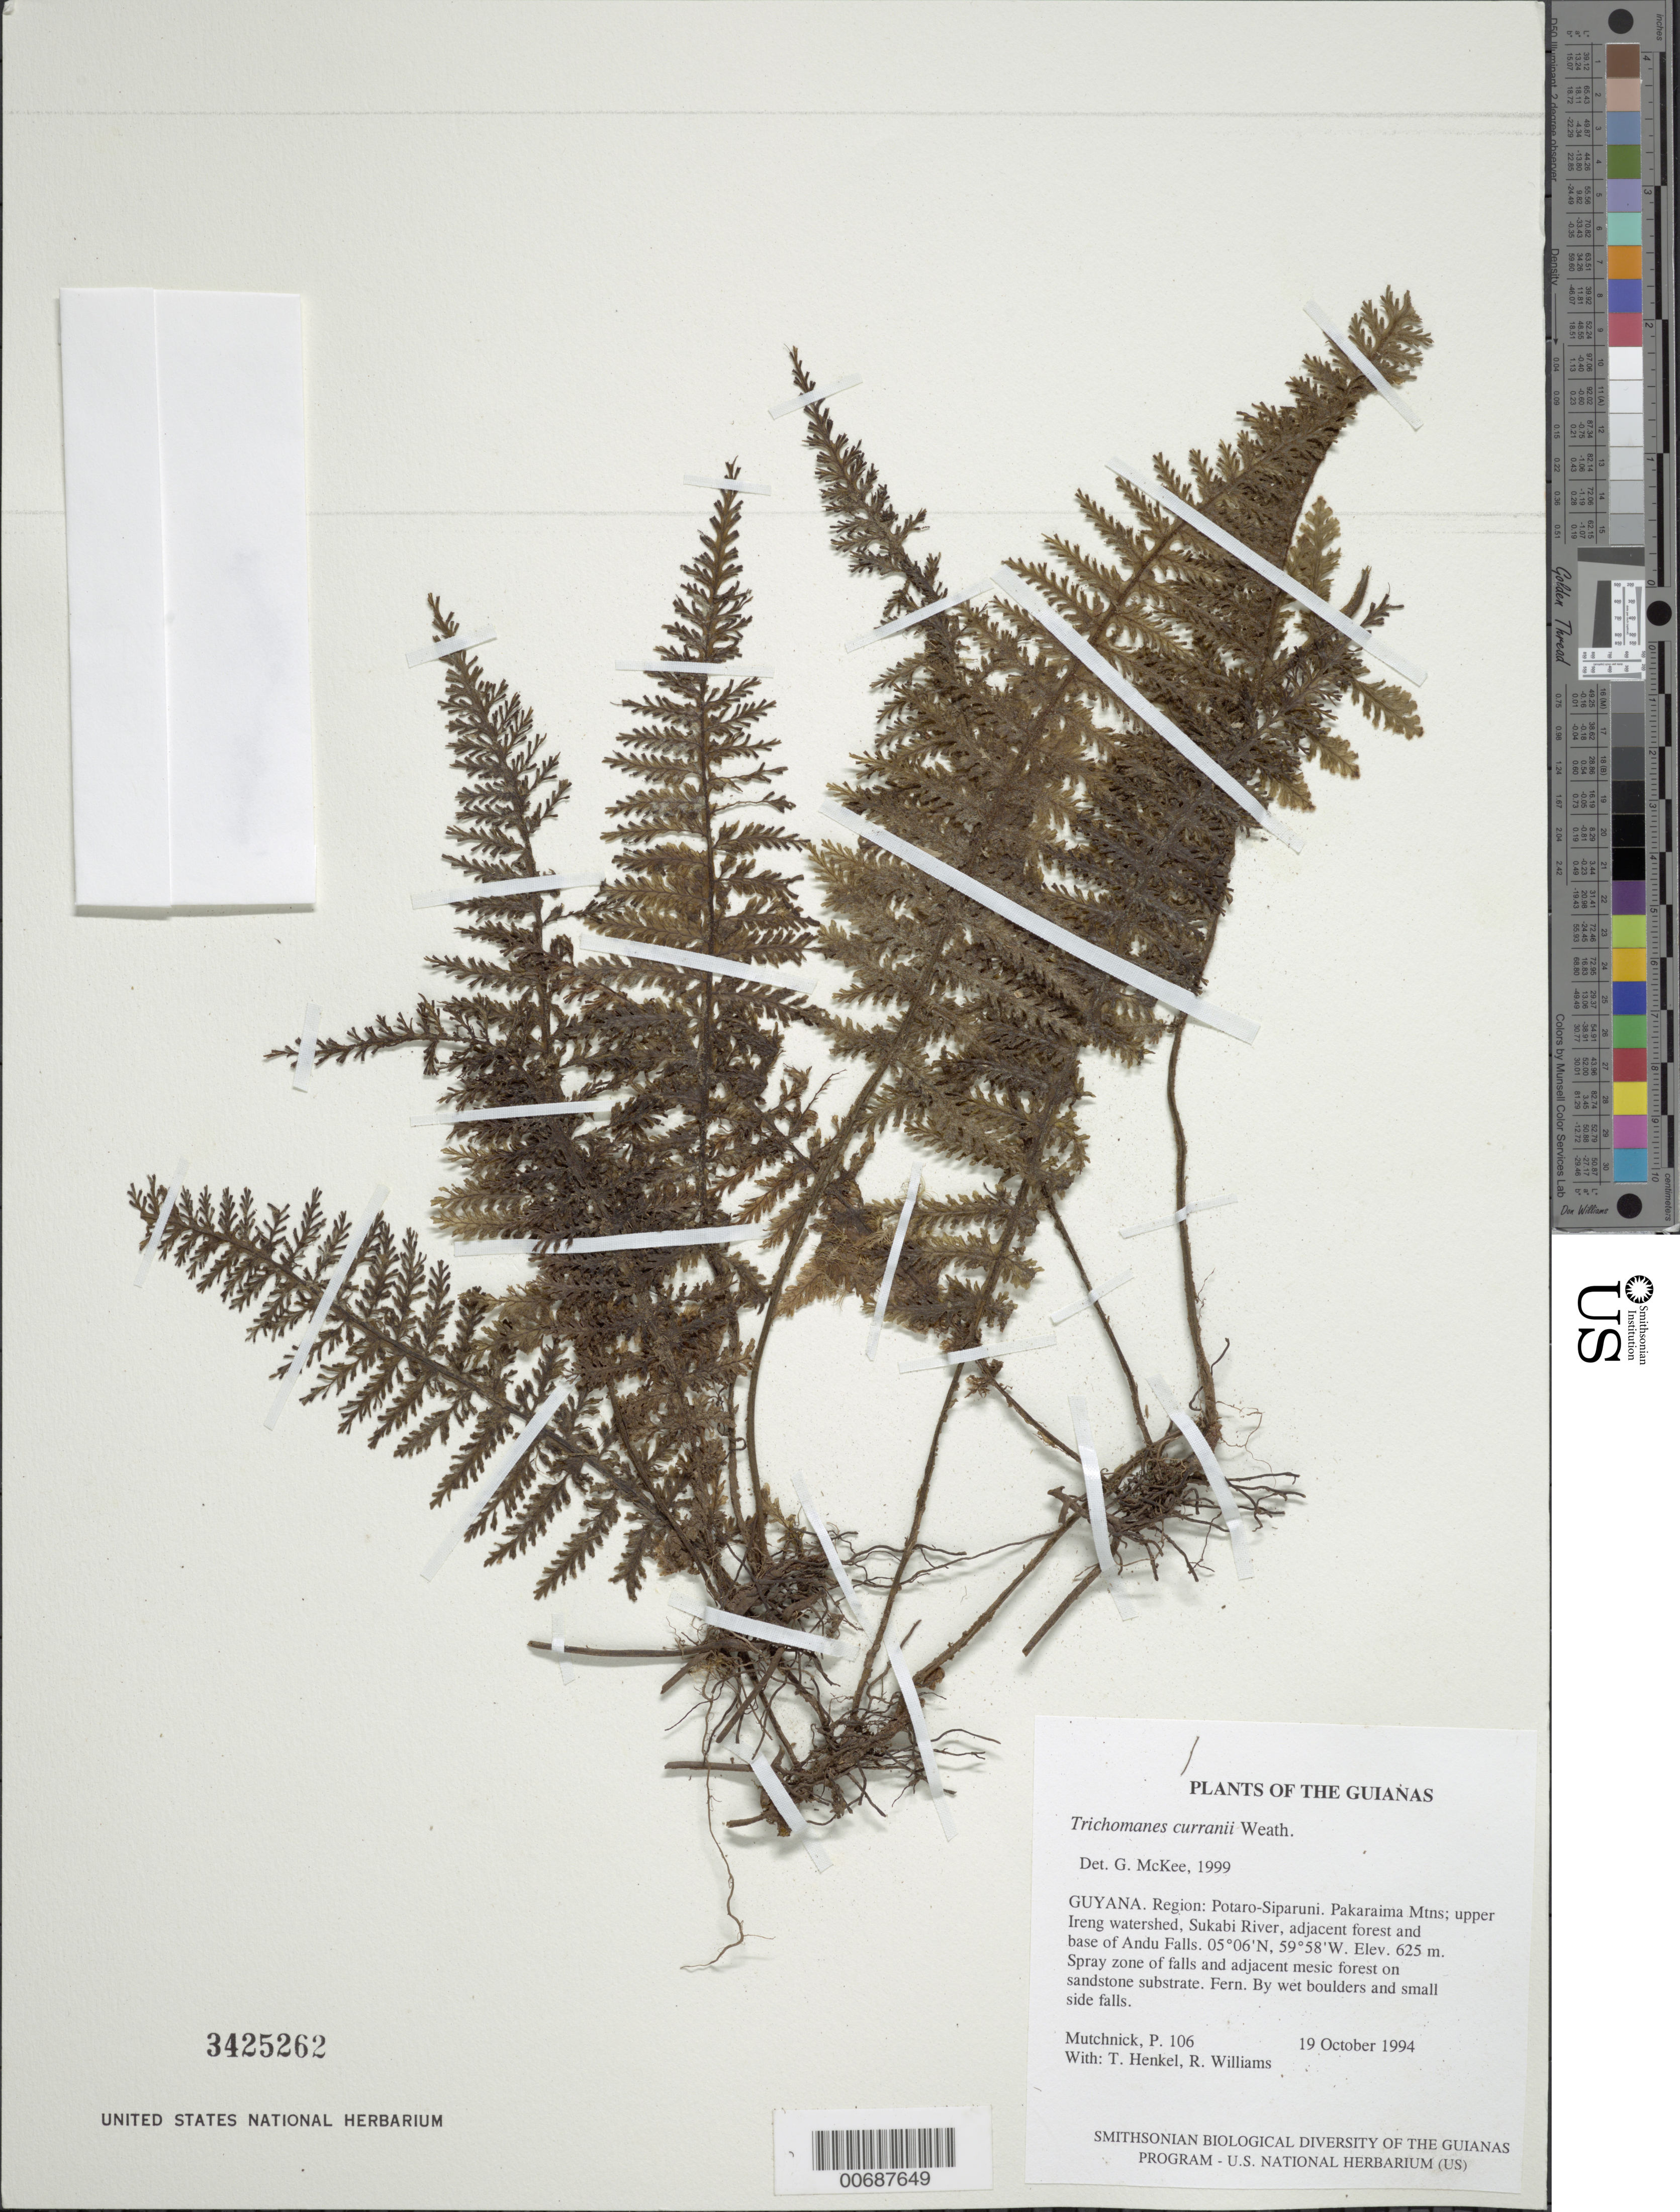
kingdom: Plantae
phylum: Tracheophyta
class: Polypodiopsida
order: Hymenophyllales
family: Hymenophyllaceae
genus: Trichomanes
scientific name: Trichomanes caliginum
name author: Lellinger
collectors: P. Mutchnick, T. Henkel & R. Williams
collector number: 106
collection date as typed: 19 October 1994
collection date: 1994-10-19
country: Guyana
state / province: Potaro-Siparuni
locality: Pakaraima Mtns; upper Ireng watershed, Sukabi River, adjacent forest and base of Andu Falls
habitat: Spray zone of falls and adjacent mesic forest on sandstone substrate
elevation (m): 625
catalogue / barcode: US 3425262